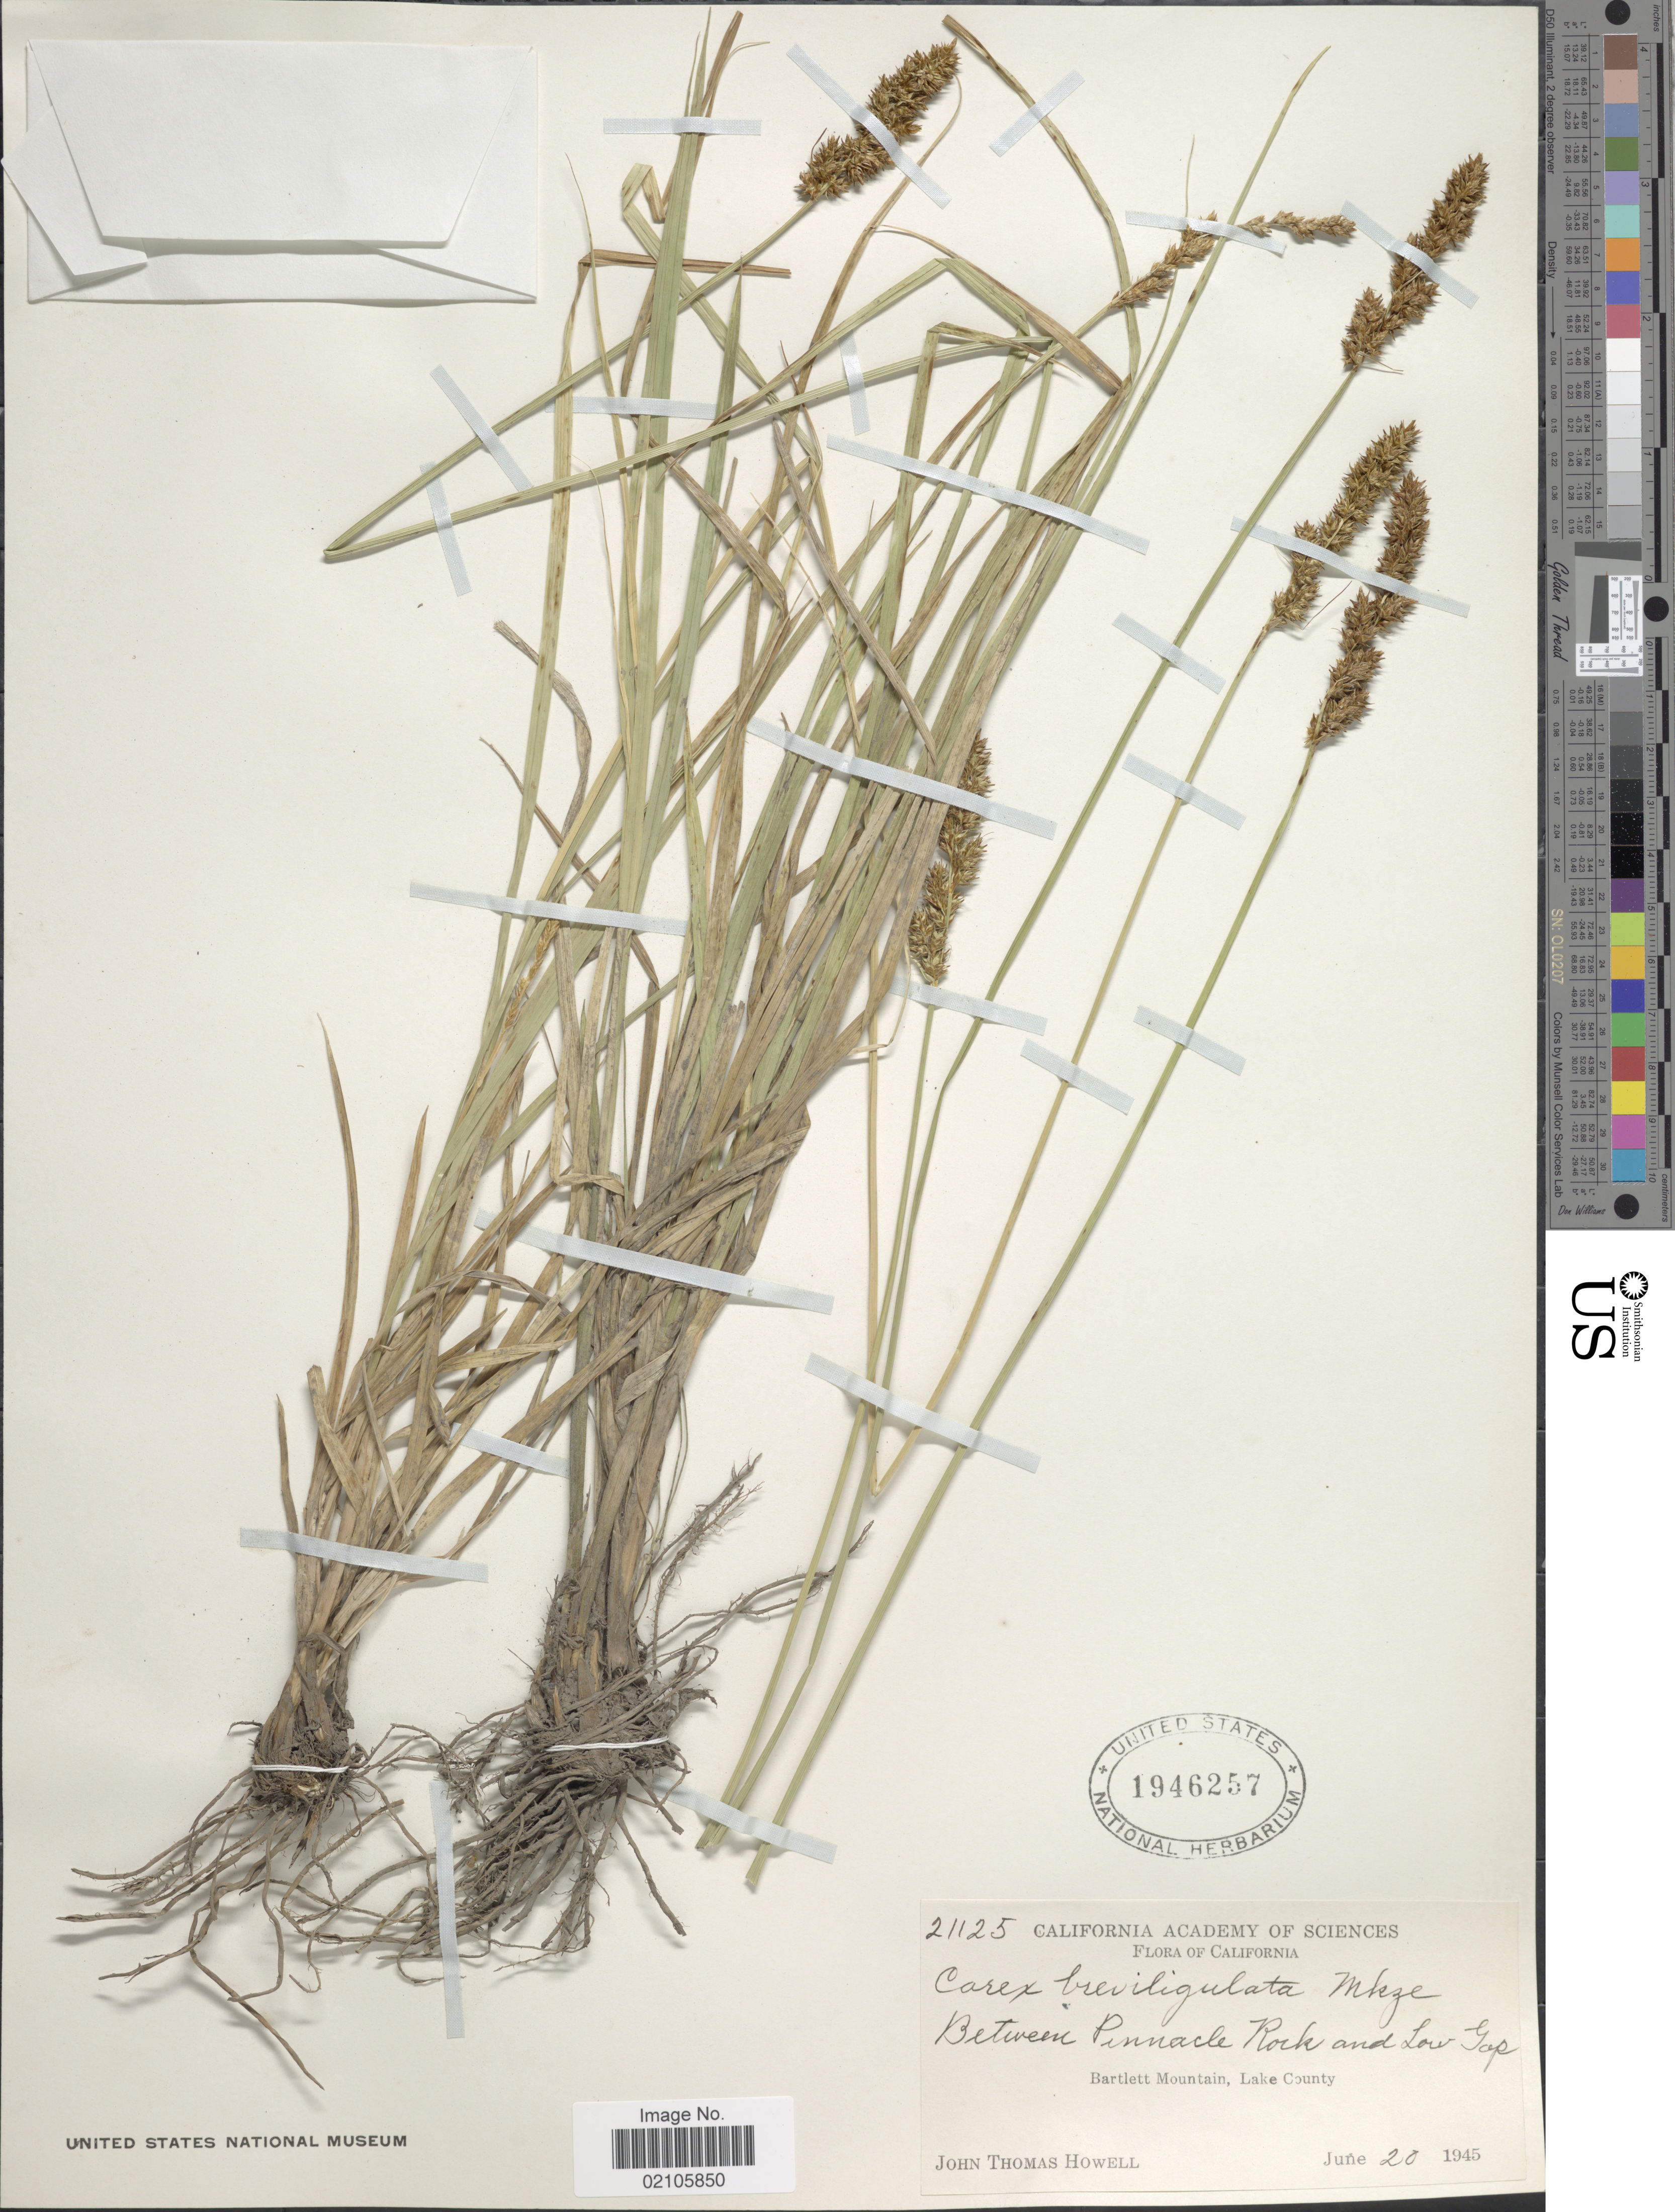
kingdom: Plantae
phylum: Tracheophyta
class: Liliopsida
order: Poales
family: Cyperaceae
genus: Carex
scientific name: Carex densa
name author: (L.H. Bailey) L.H. Bailey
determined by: Strong, Mark T., (BOT), Smithsonian Institution - National Museum of Natural History (UNITED STATES)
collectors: J. T. Howell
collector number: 21125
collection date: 1945-06-20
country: United States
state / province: California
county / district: Lake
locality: Bartlett Mountain, Lake County, Between Pinnacle Rock and Low Gap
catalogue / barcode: US 1946257